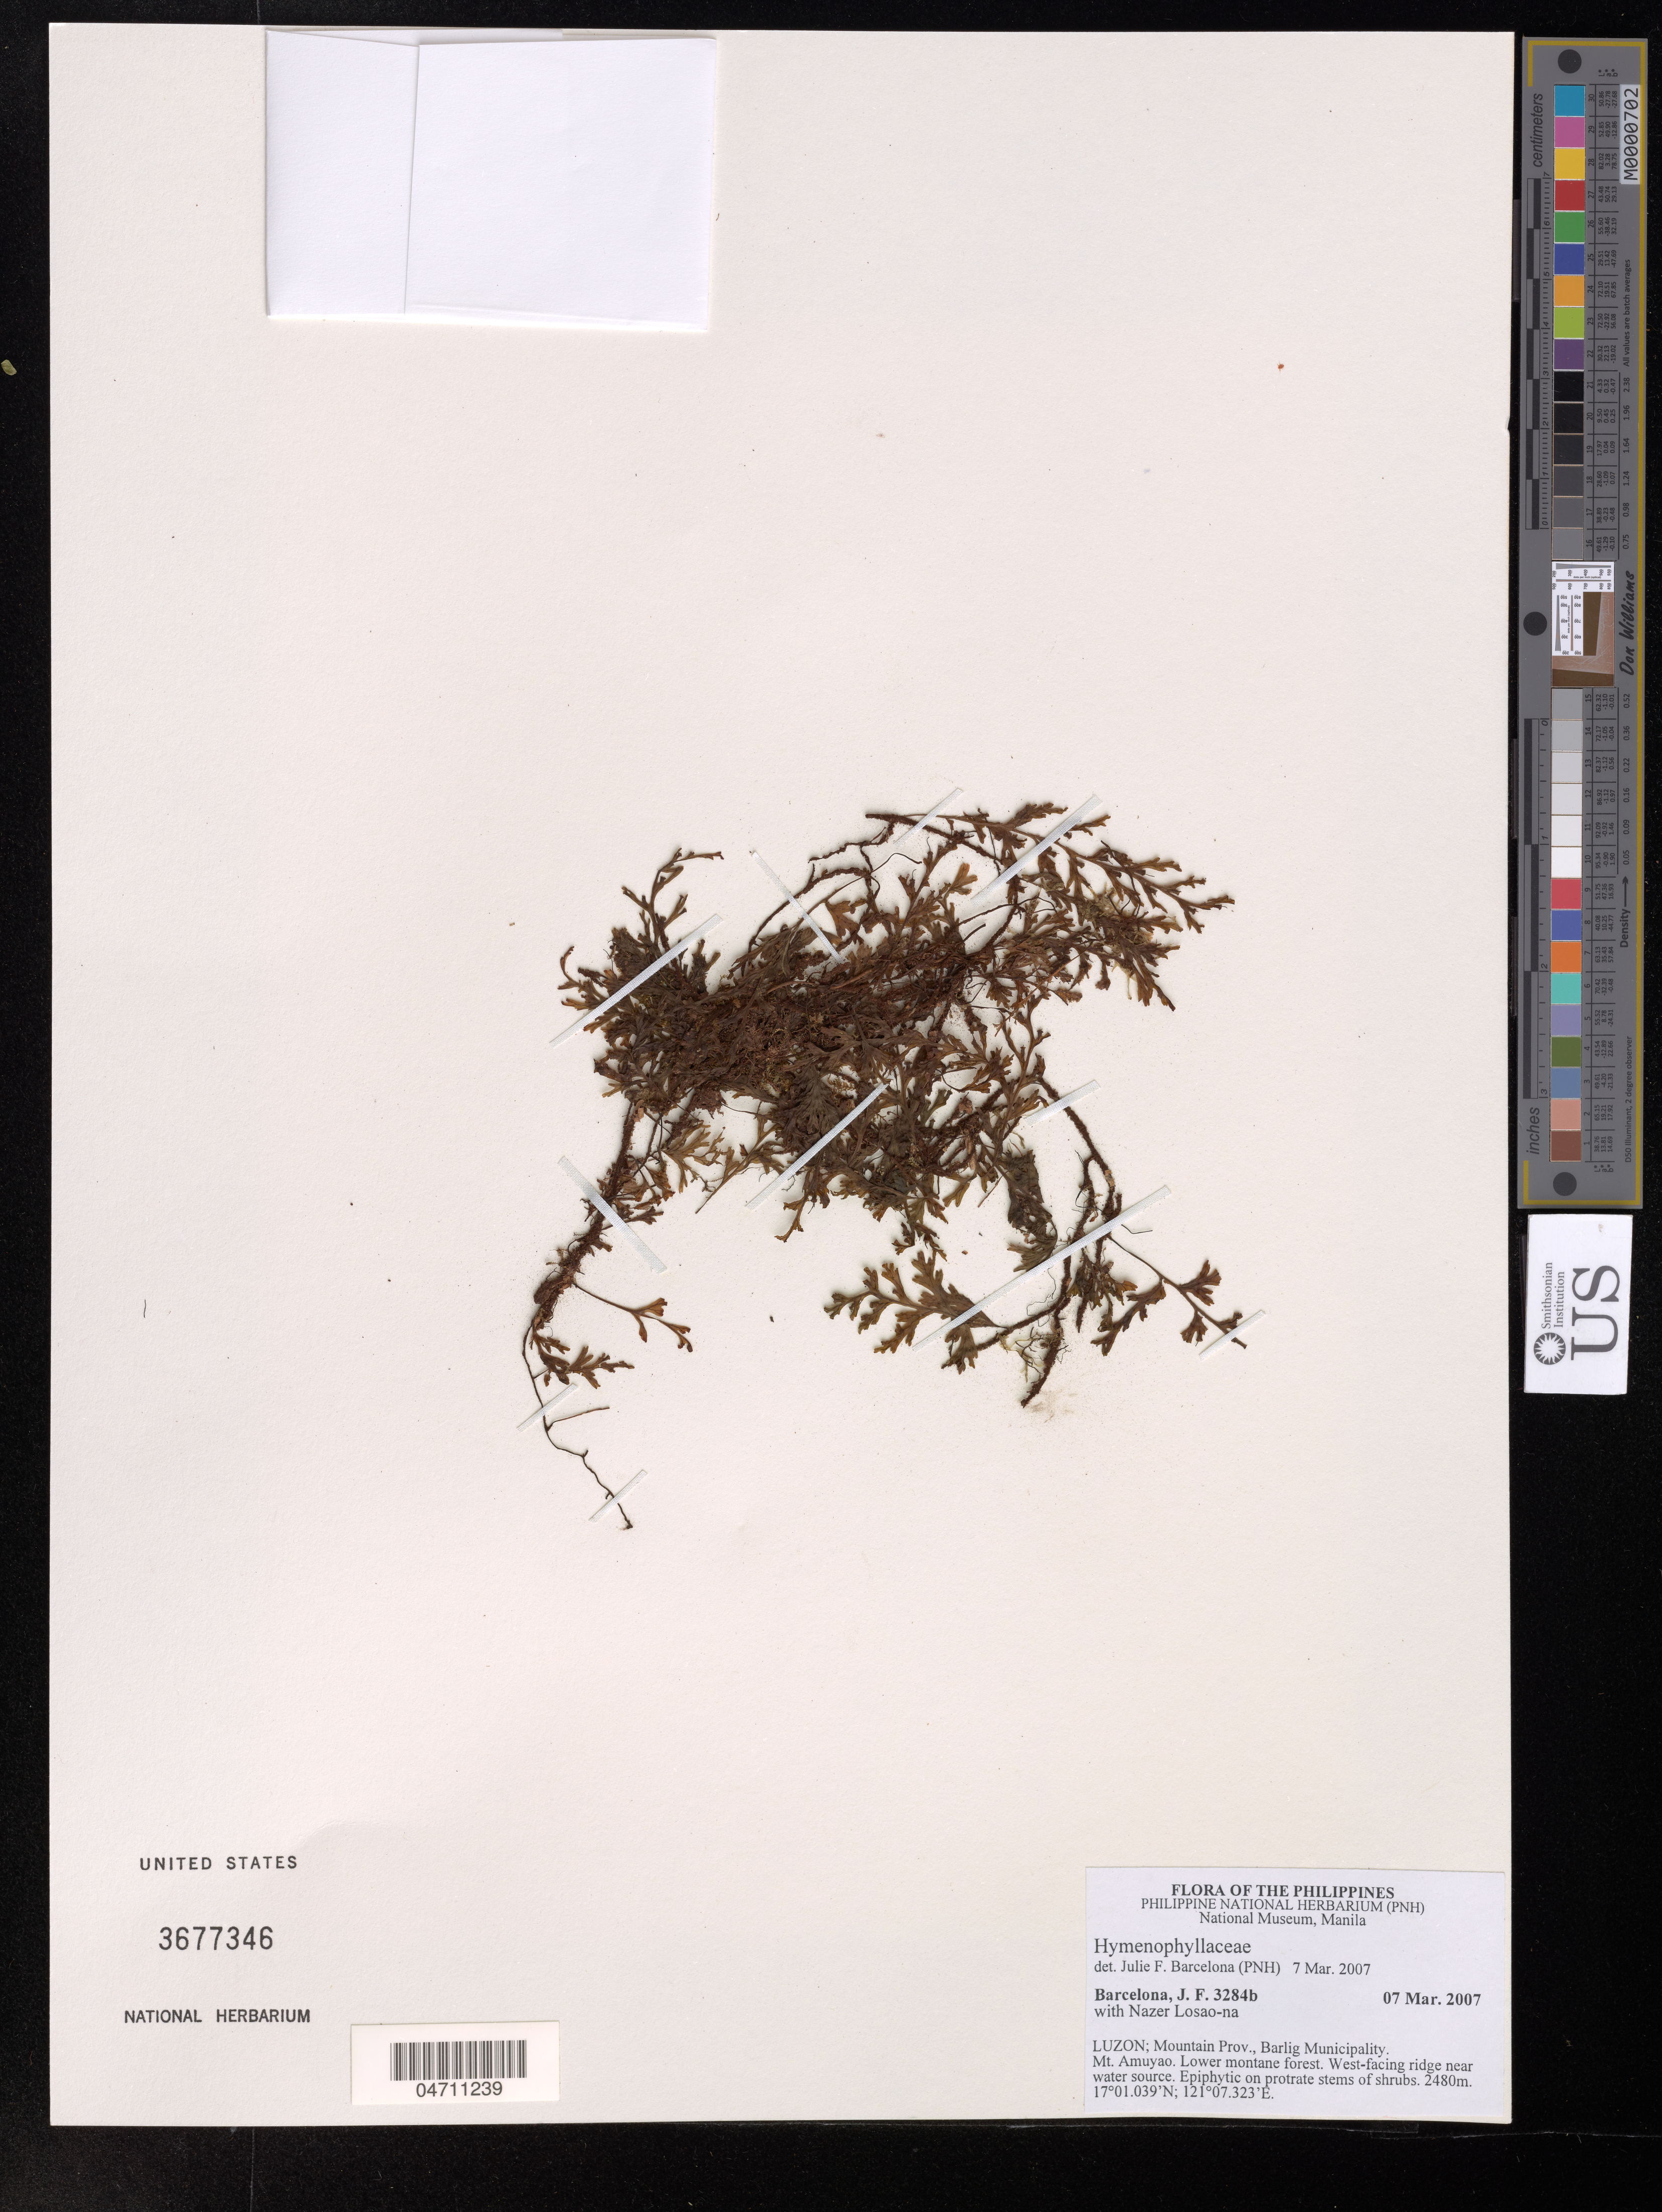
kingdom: Plantae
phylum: Tracheophyta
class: Polypodiopsida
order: Hymenophyllales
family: Hymenophyllaceae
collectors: J. Barcelona & N. Losao-na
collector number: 3284b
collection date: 2007-03-07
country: Philippines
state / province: Central Luzon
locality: Mountain Prov., Barlig Municipality. Mt. Amuyao. Lower montane forest. West-facing ridge near water source.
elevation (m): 2480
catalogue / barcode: US 3677346